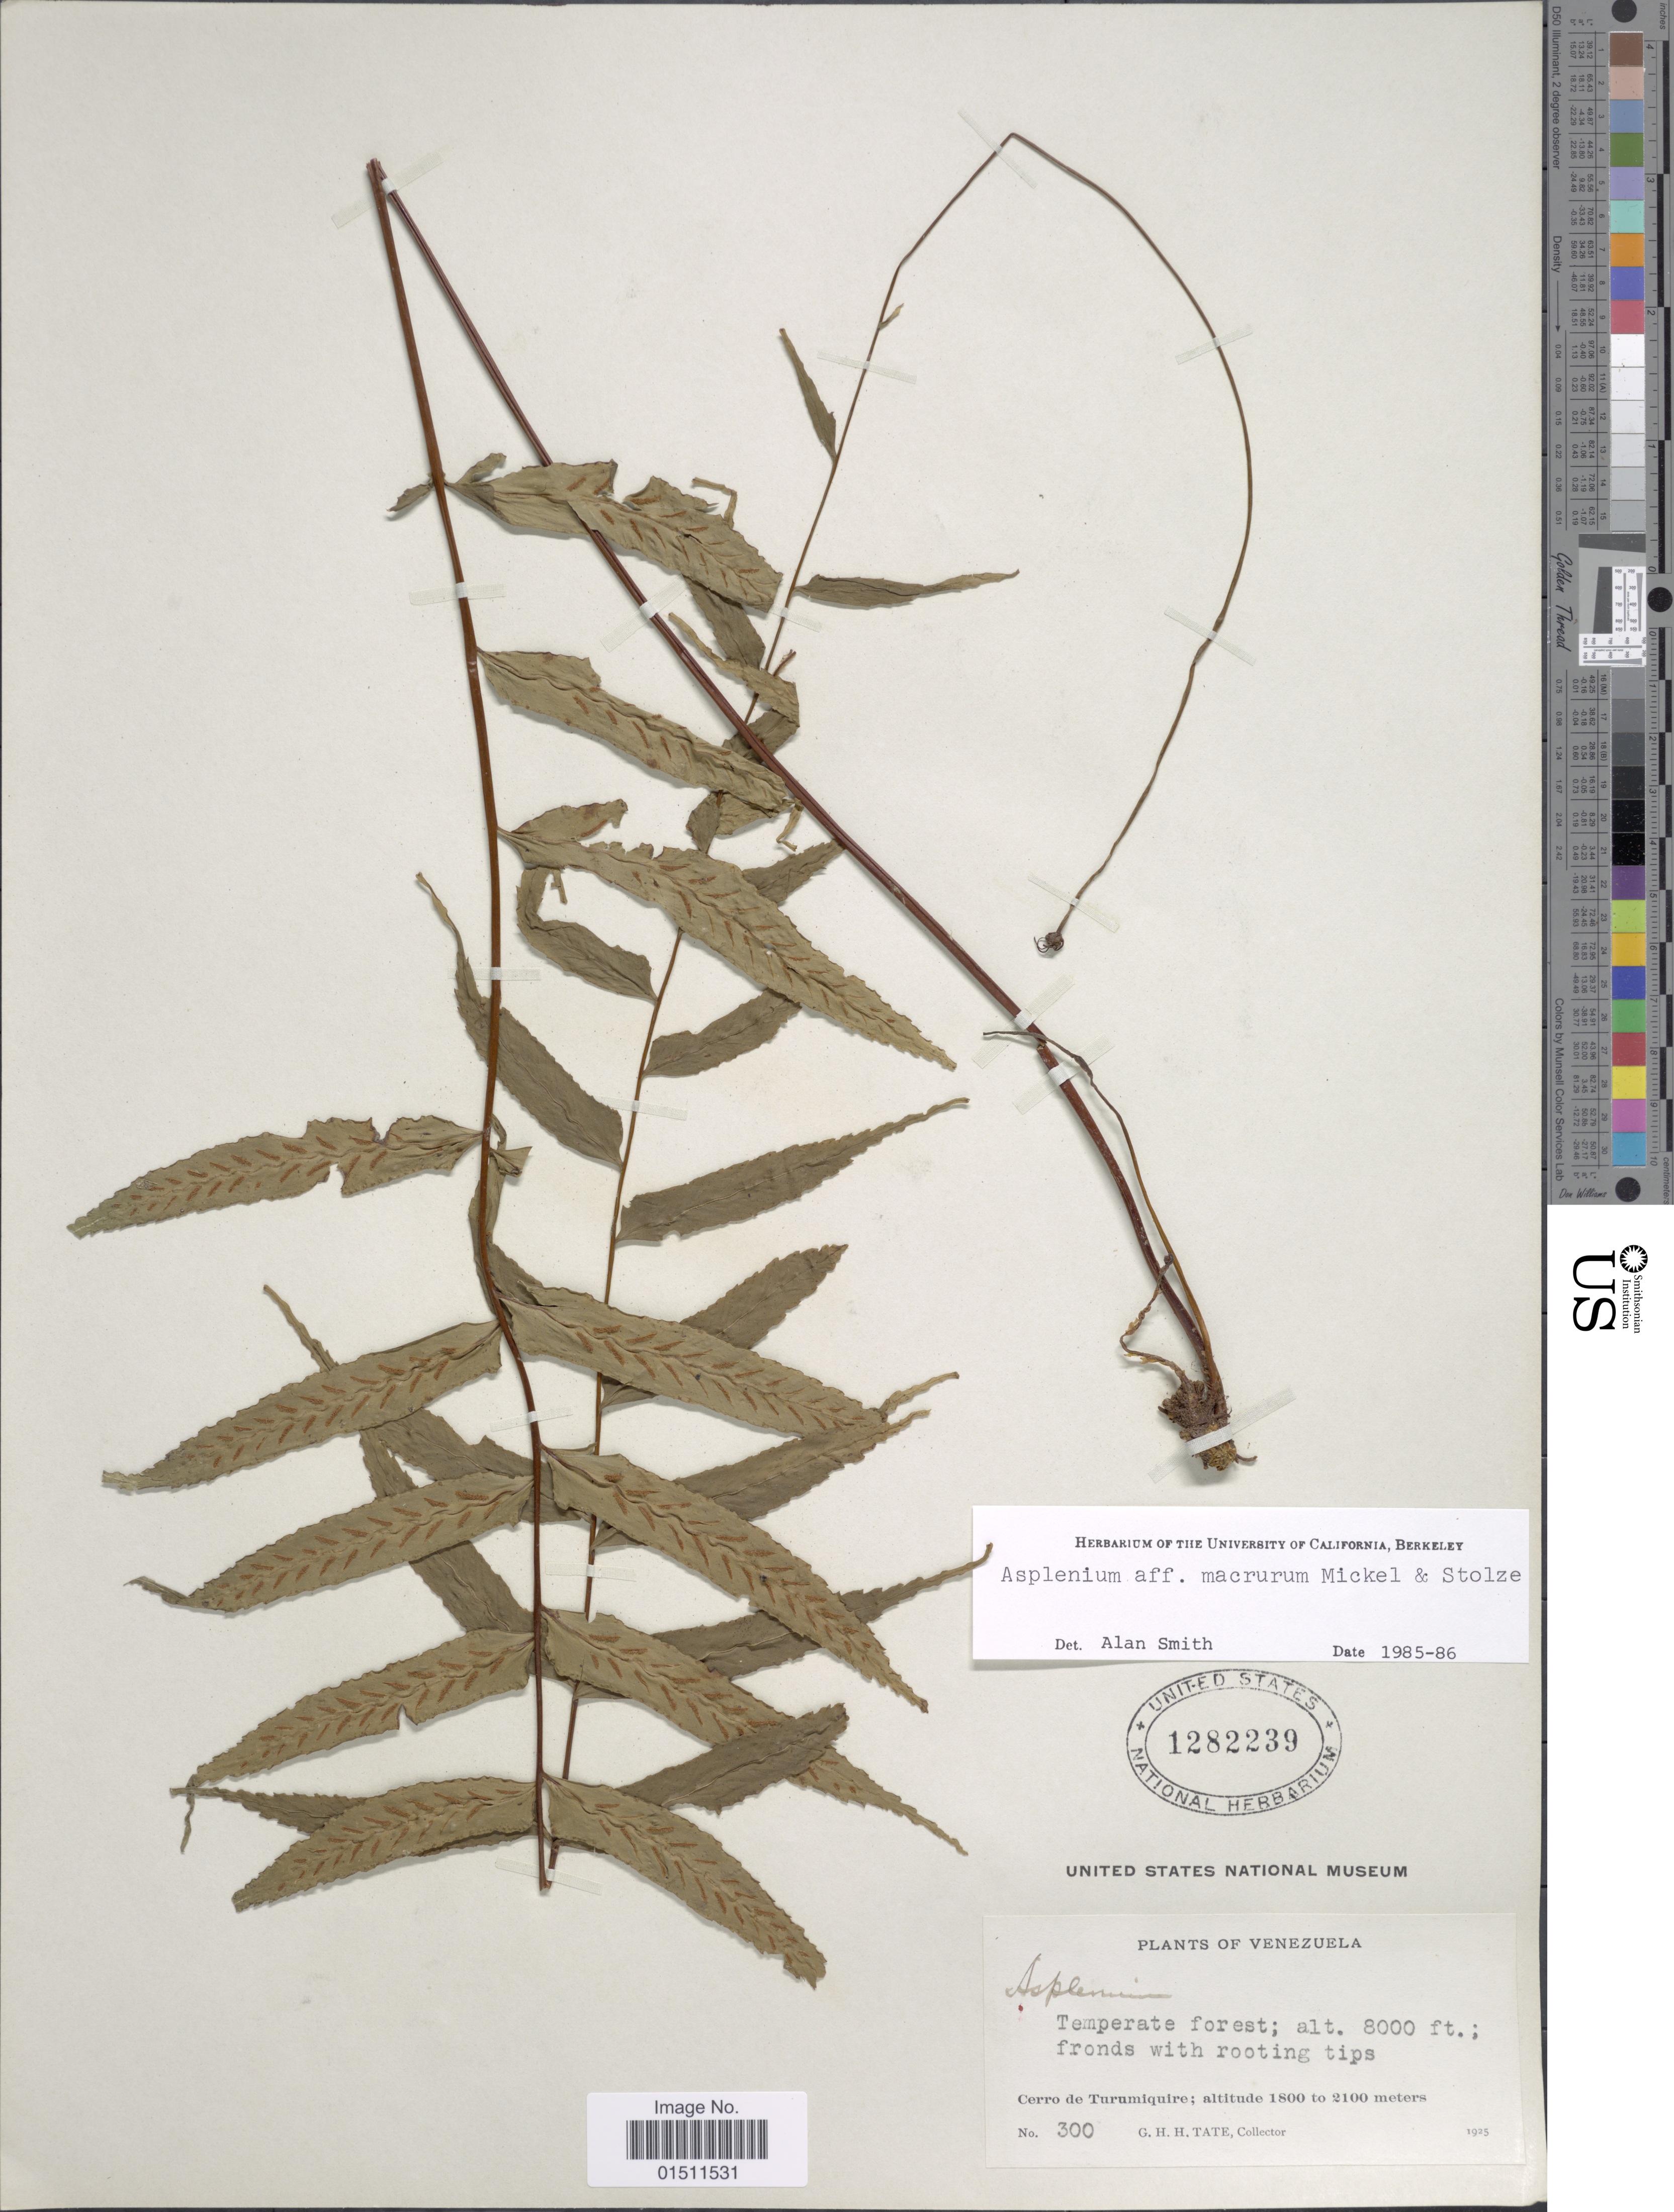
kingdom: Plantae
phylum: Tracheophyta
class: Polypodiopsida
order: Polypodiales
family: Aspleniaceae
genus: Asplenium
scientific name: Asplenium macrurum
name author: Mickel & Stolze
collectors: G. H. H.Tate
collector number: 300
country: Venezuela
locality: Cerro de Turumiquire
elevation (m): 2438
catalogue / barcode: US 1282239